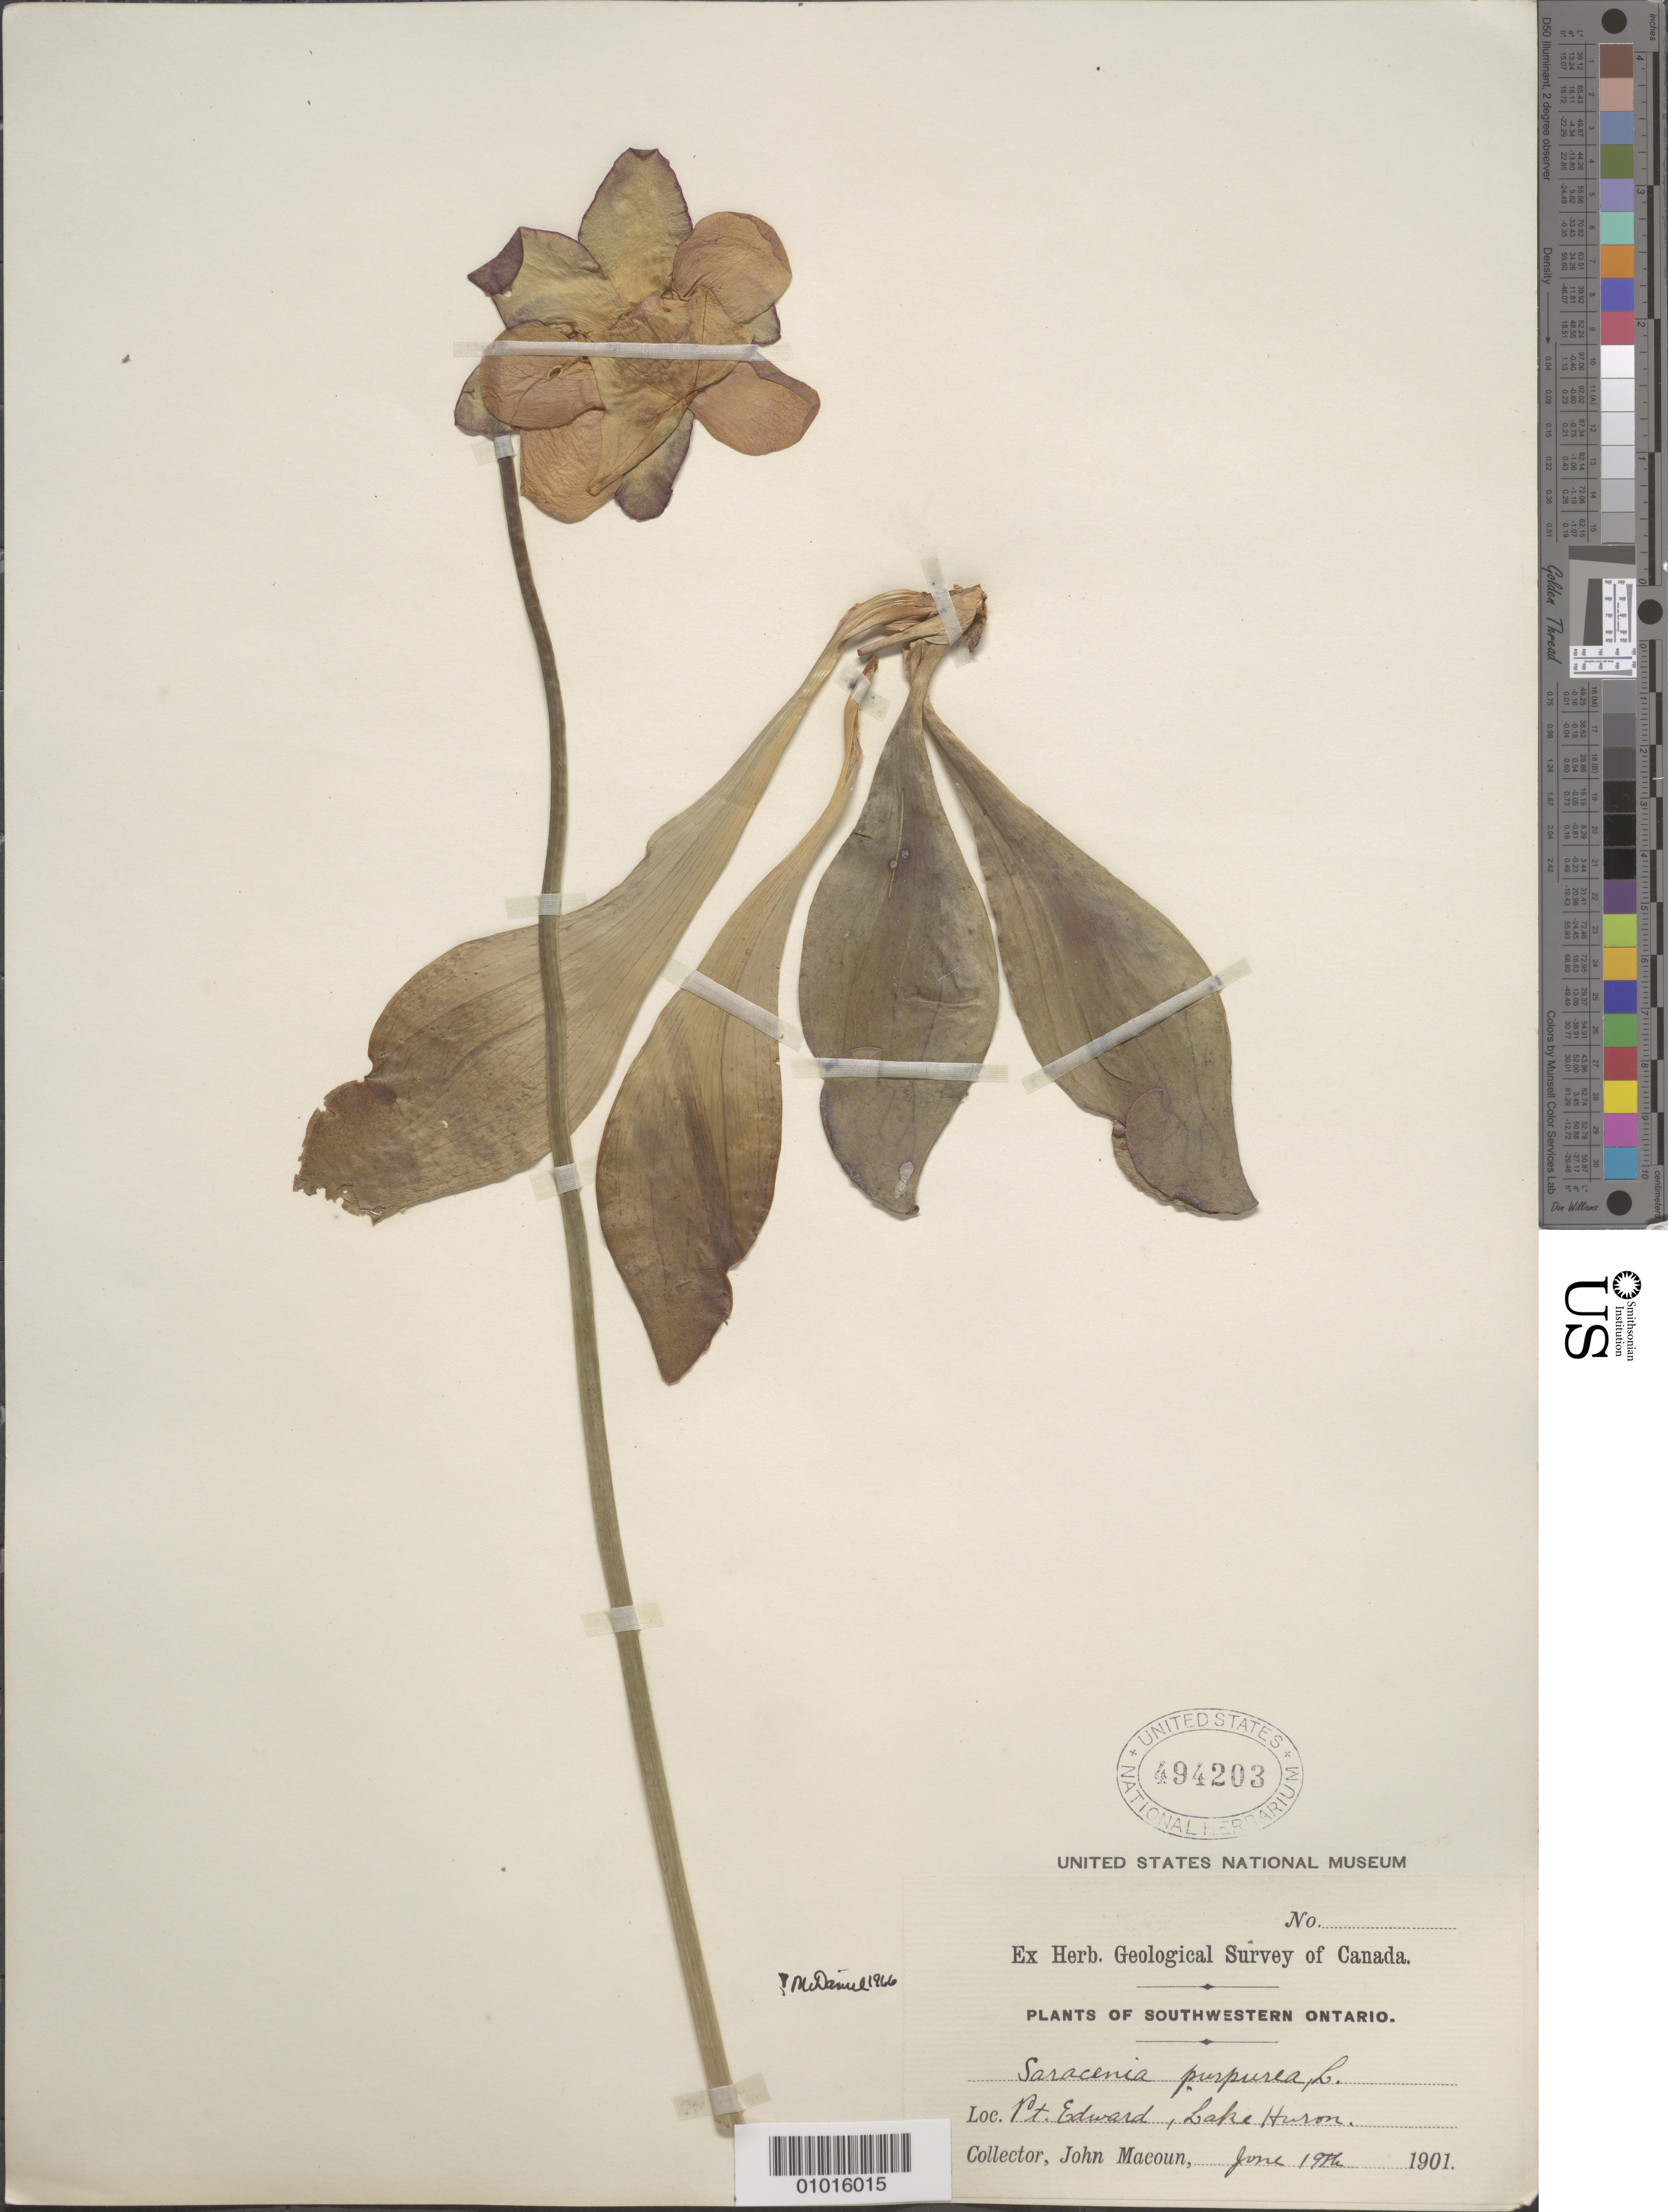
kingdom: Plantae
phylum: Tracheophyta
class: Magnoliopsida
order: Ericales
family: Sarraceniaceae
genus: Sarracenia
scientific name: Sarracenia purpurea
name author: L.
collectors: J. Macoun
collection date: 1891-06-19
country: Canada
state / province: Ontario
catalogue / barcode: US 494203